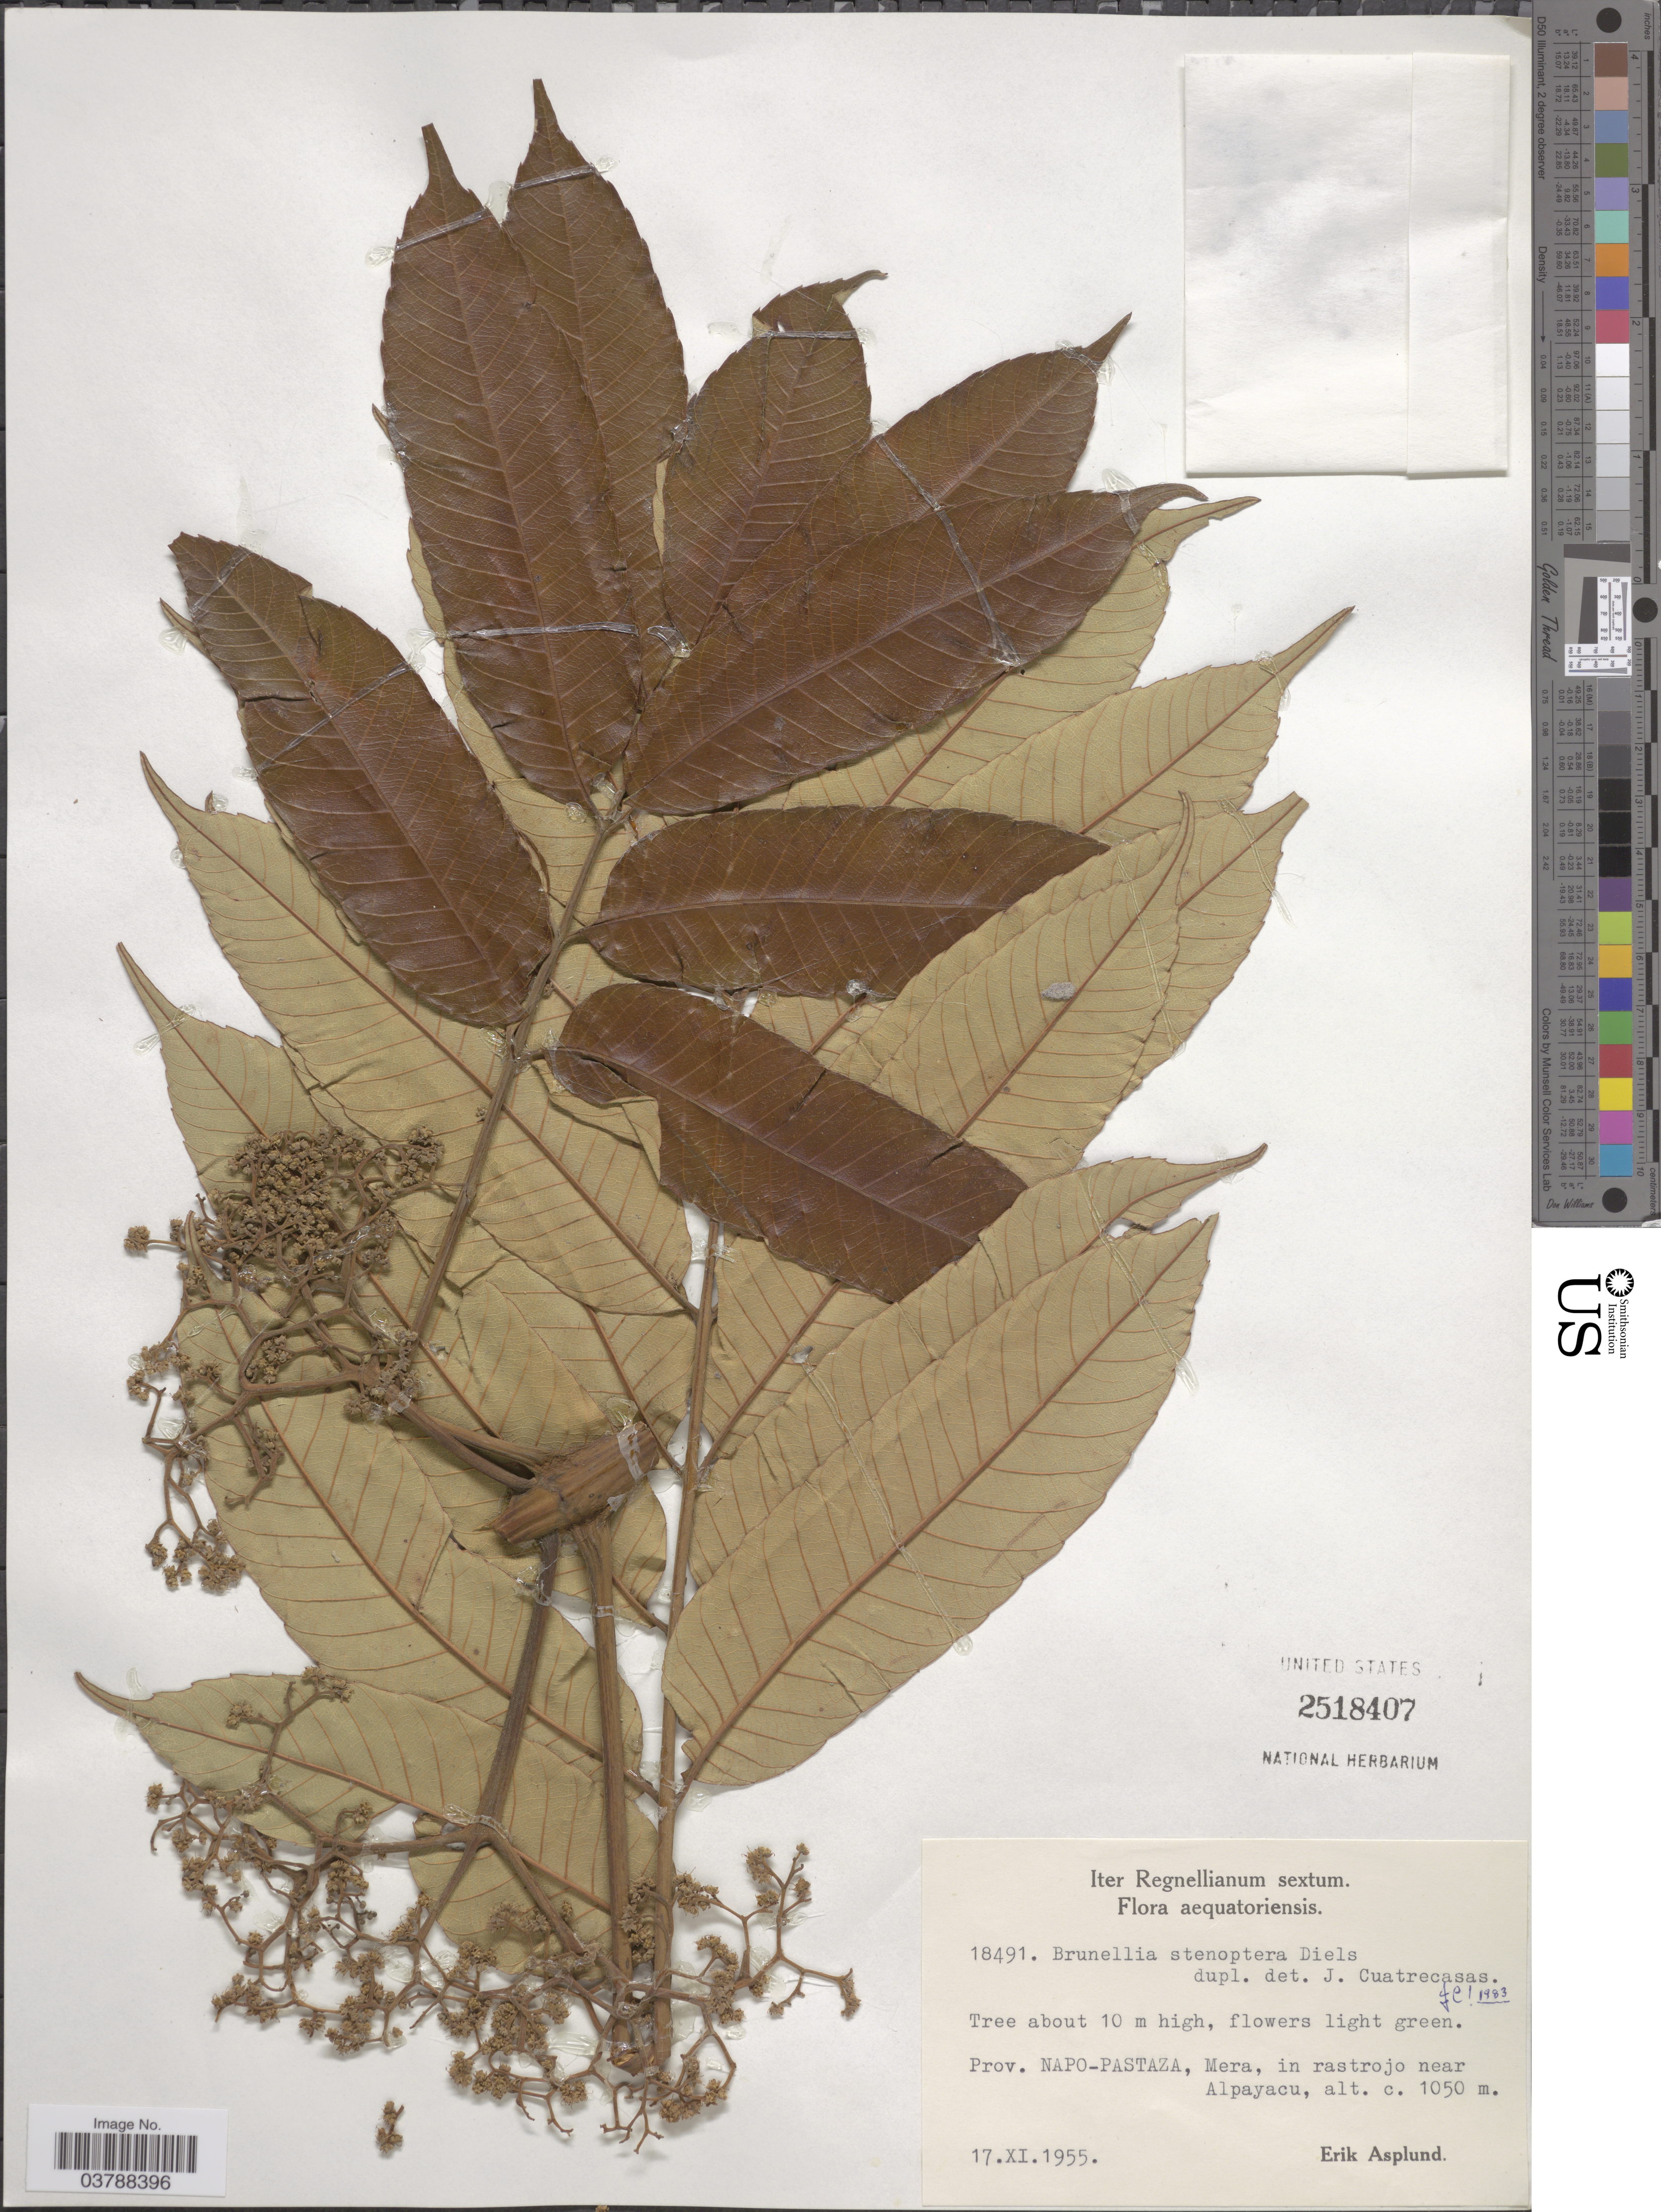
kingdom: Plantae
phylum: Tracheophyta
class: Magnoliopsida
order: Oxalidales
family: Brunelliaceae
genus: Brunellia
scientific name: Brunellia stenoptera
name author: Diels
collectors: E. Asplund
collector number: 18491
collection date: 1955-11-17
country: Ecuador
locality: Prov. Napo-Pastaza, Mera, in rastrojo near Alpayacu.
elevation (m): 1050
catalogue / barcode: US 2518407